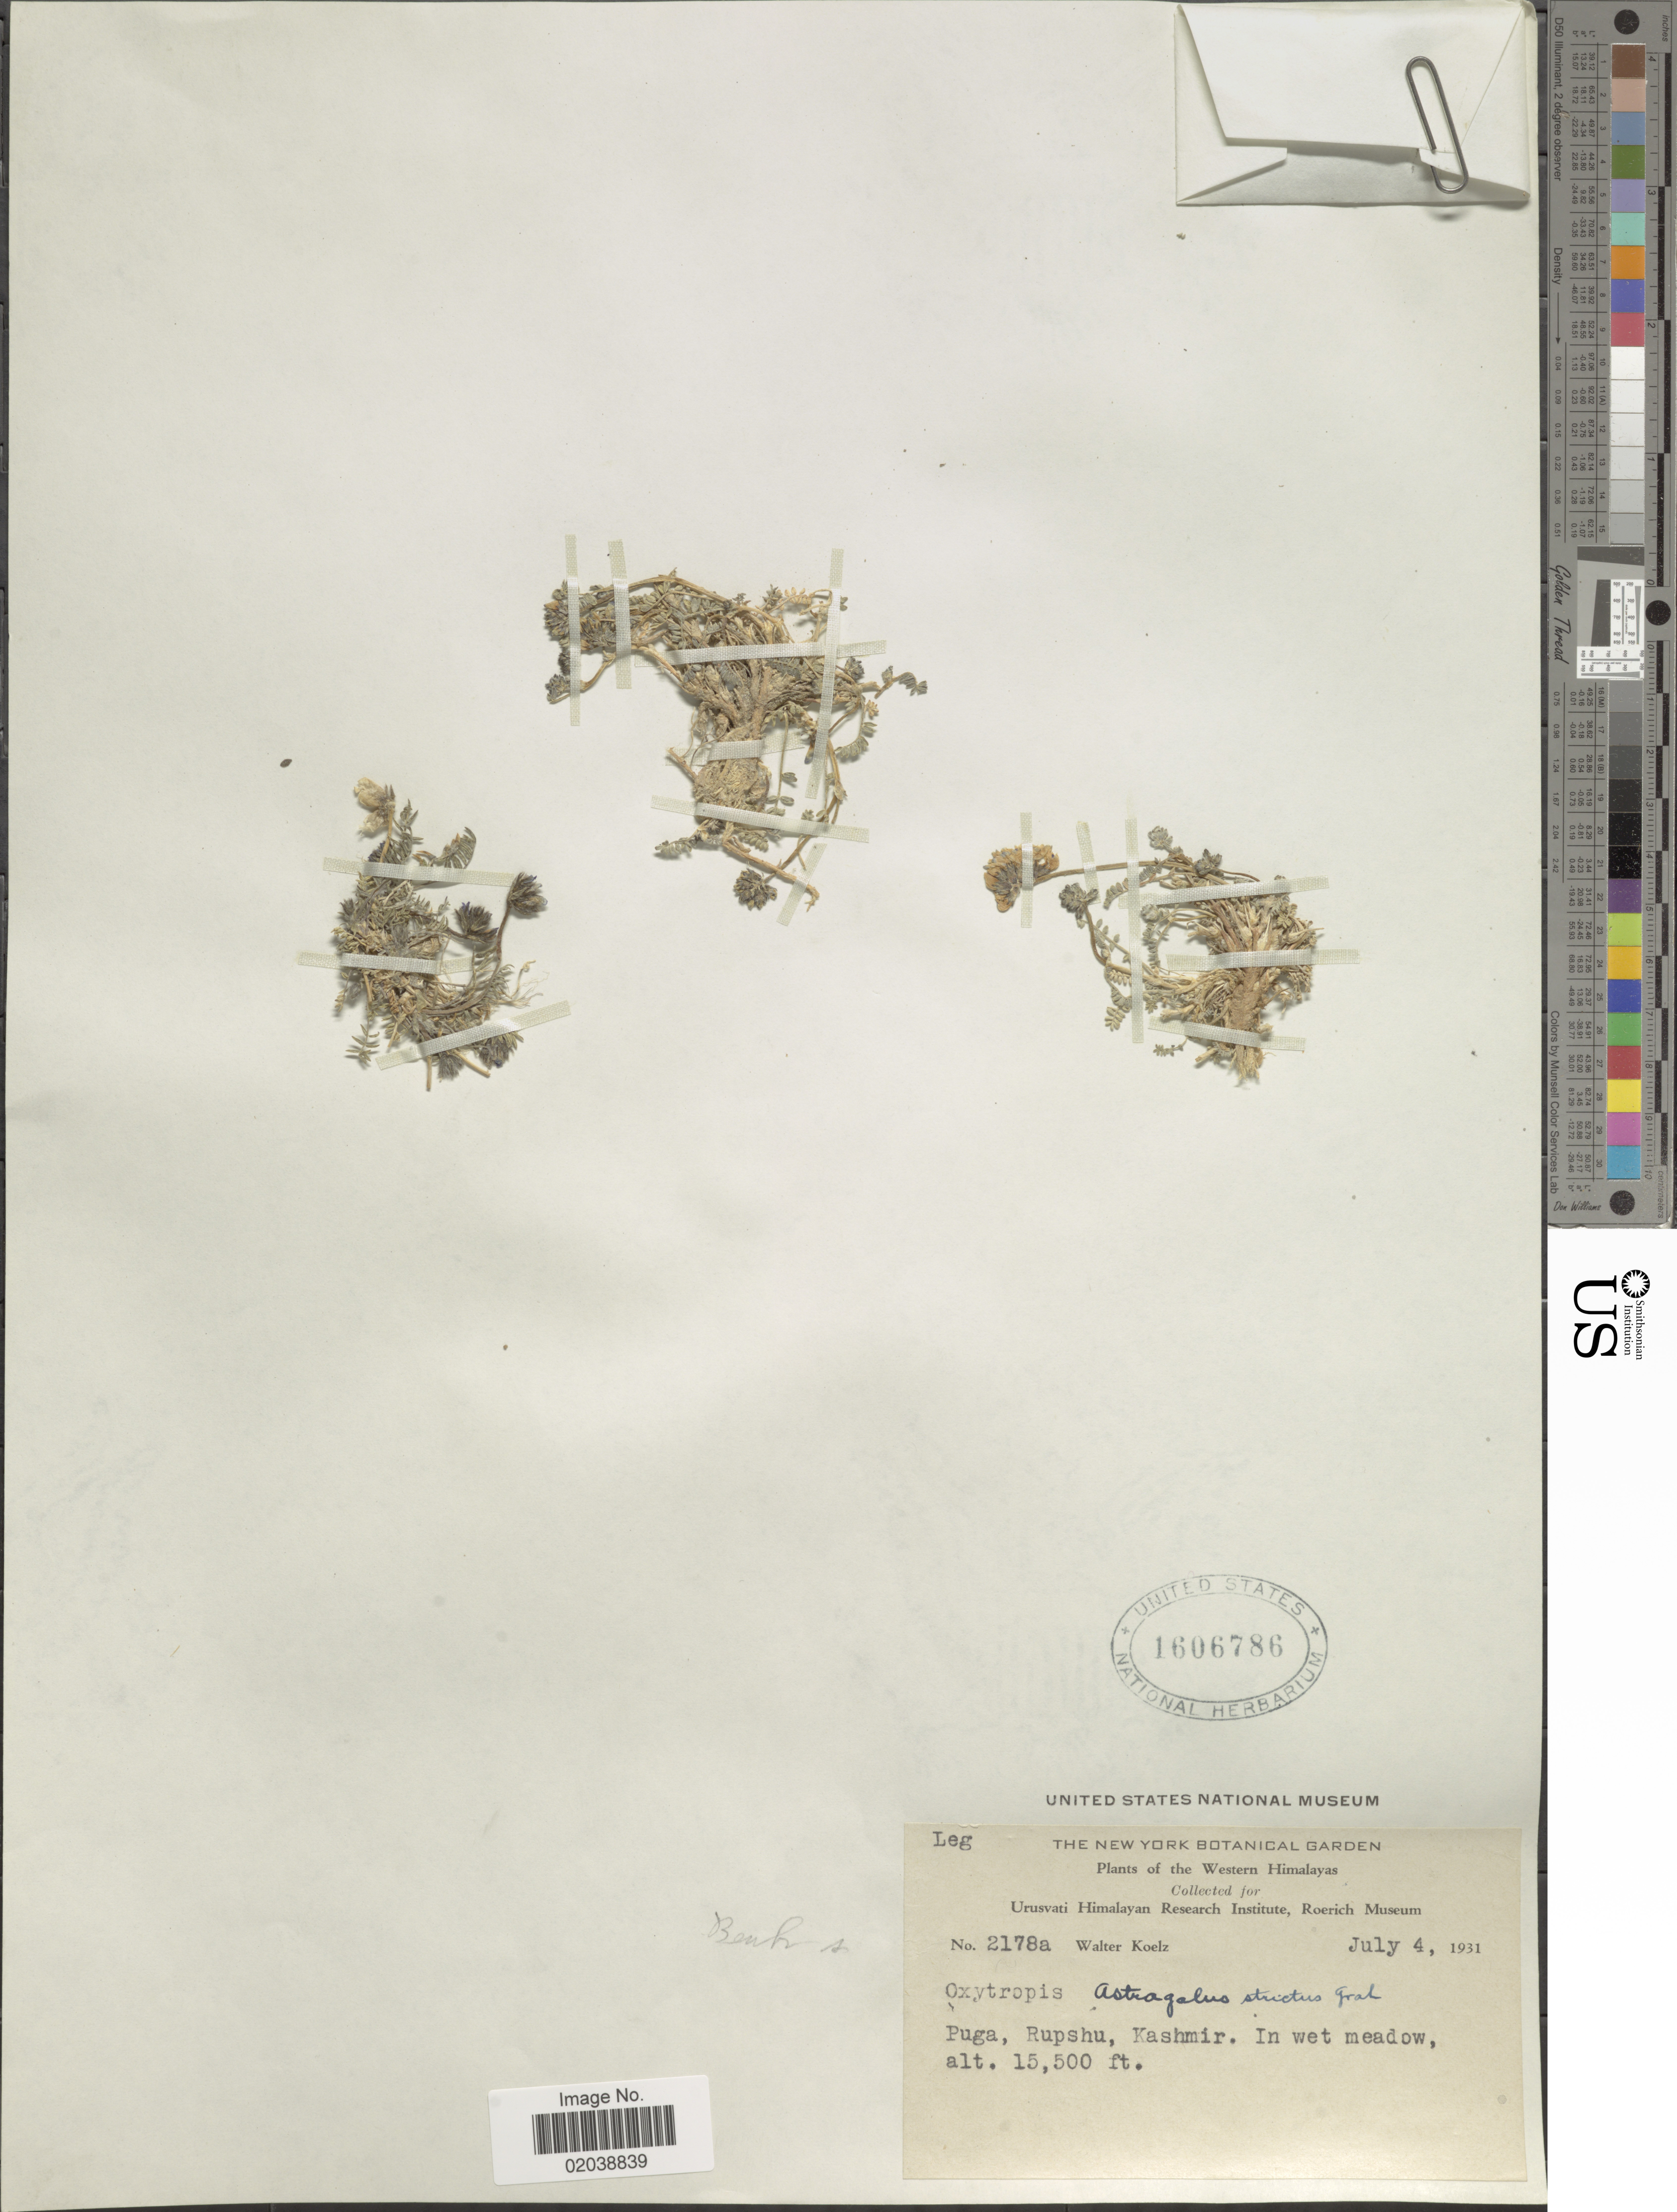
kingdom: Plantae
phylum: Tracheophyta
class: Magnoliopsida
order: Fabales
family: Fabaceae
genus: Astragalus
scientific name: Astragalus strictus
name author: Graham ex Benth.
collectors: W. N. Koelz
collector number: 2178a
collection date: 1931-07-04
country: India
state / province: Jammu and Kashmir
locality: Western Himalayas, Puga, Rupshu, Kashmir. In wet meadow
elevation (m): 4724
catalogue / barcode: US 1606786